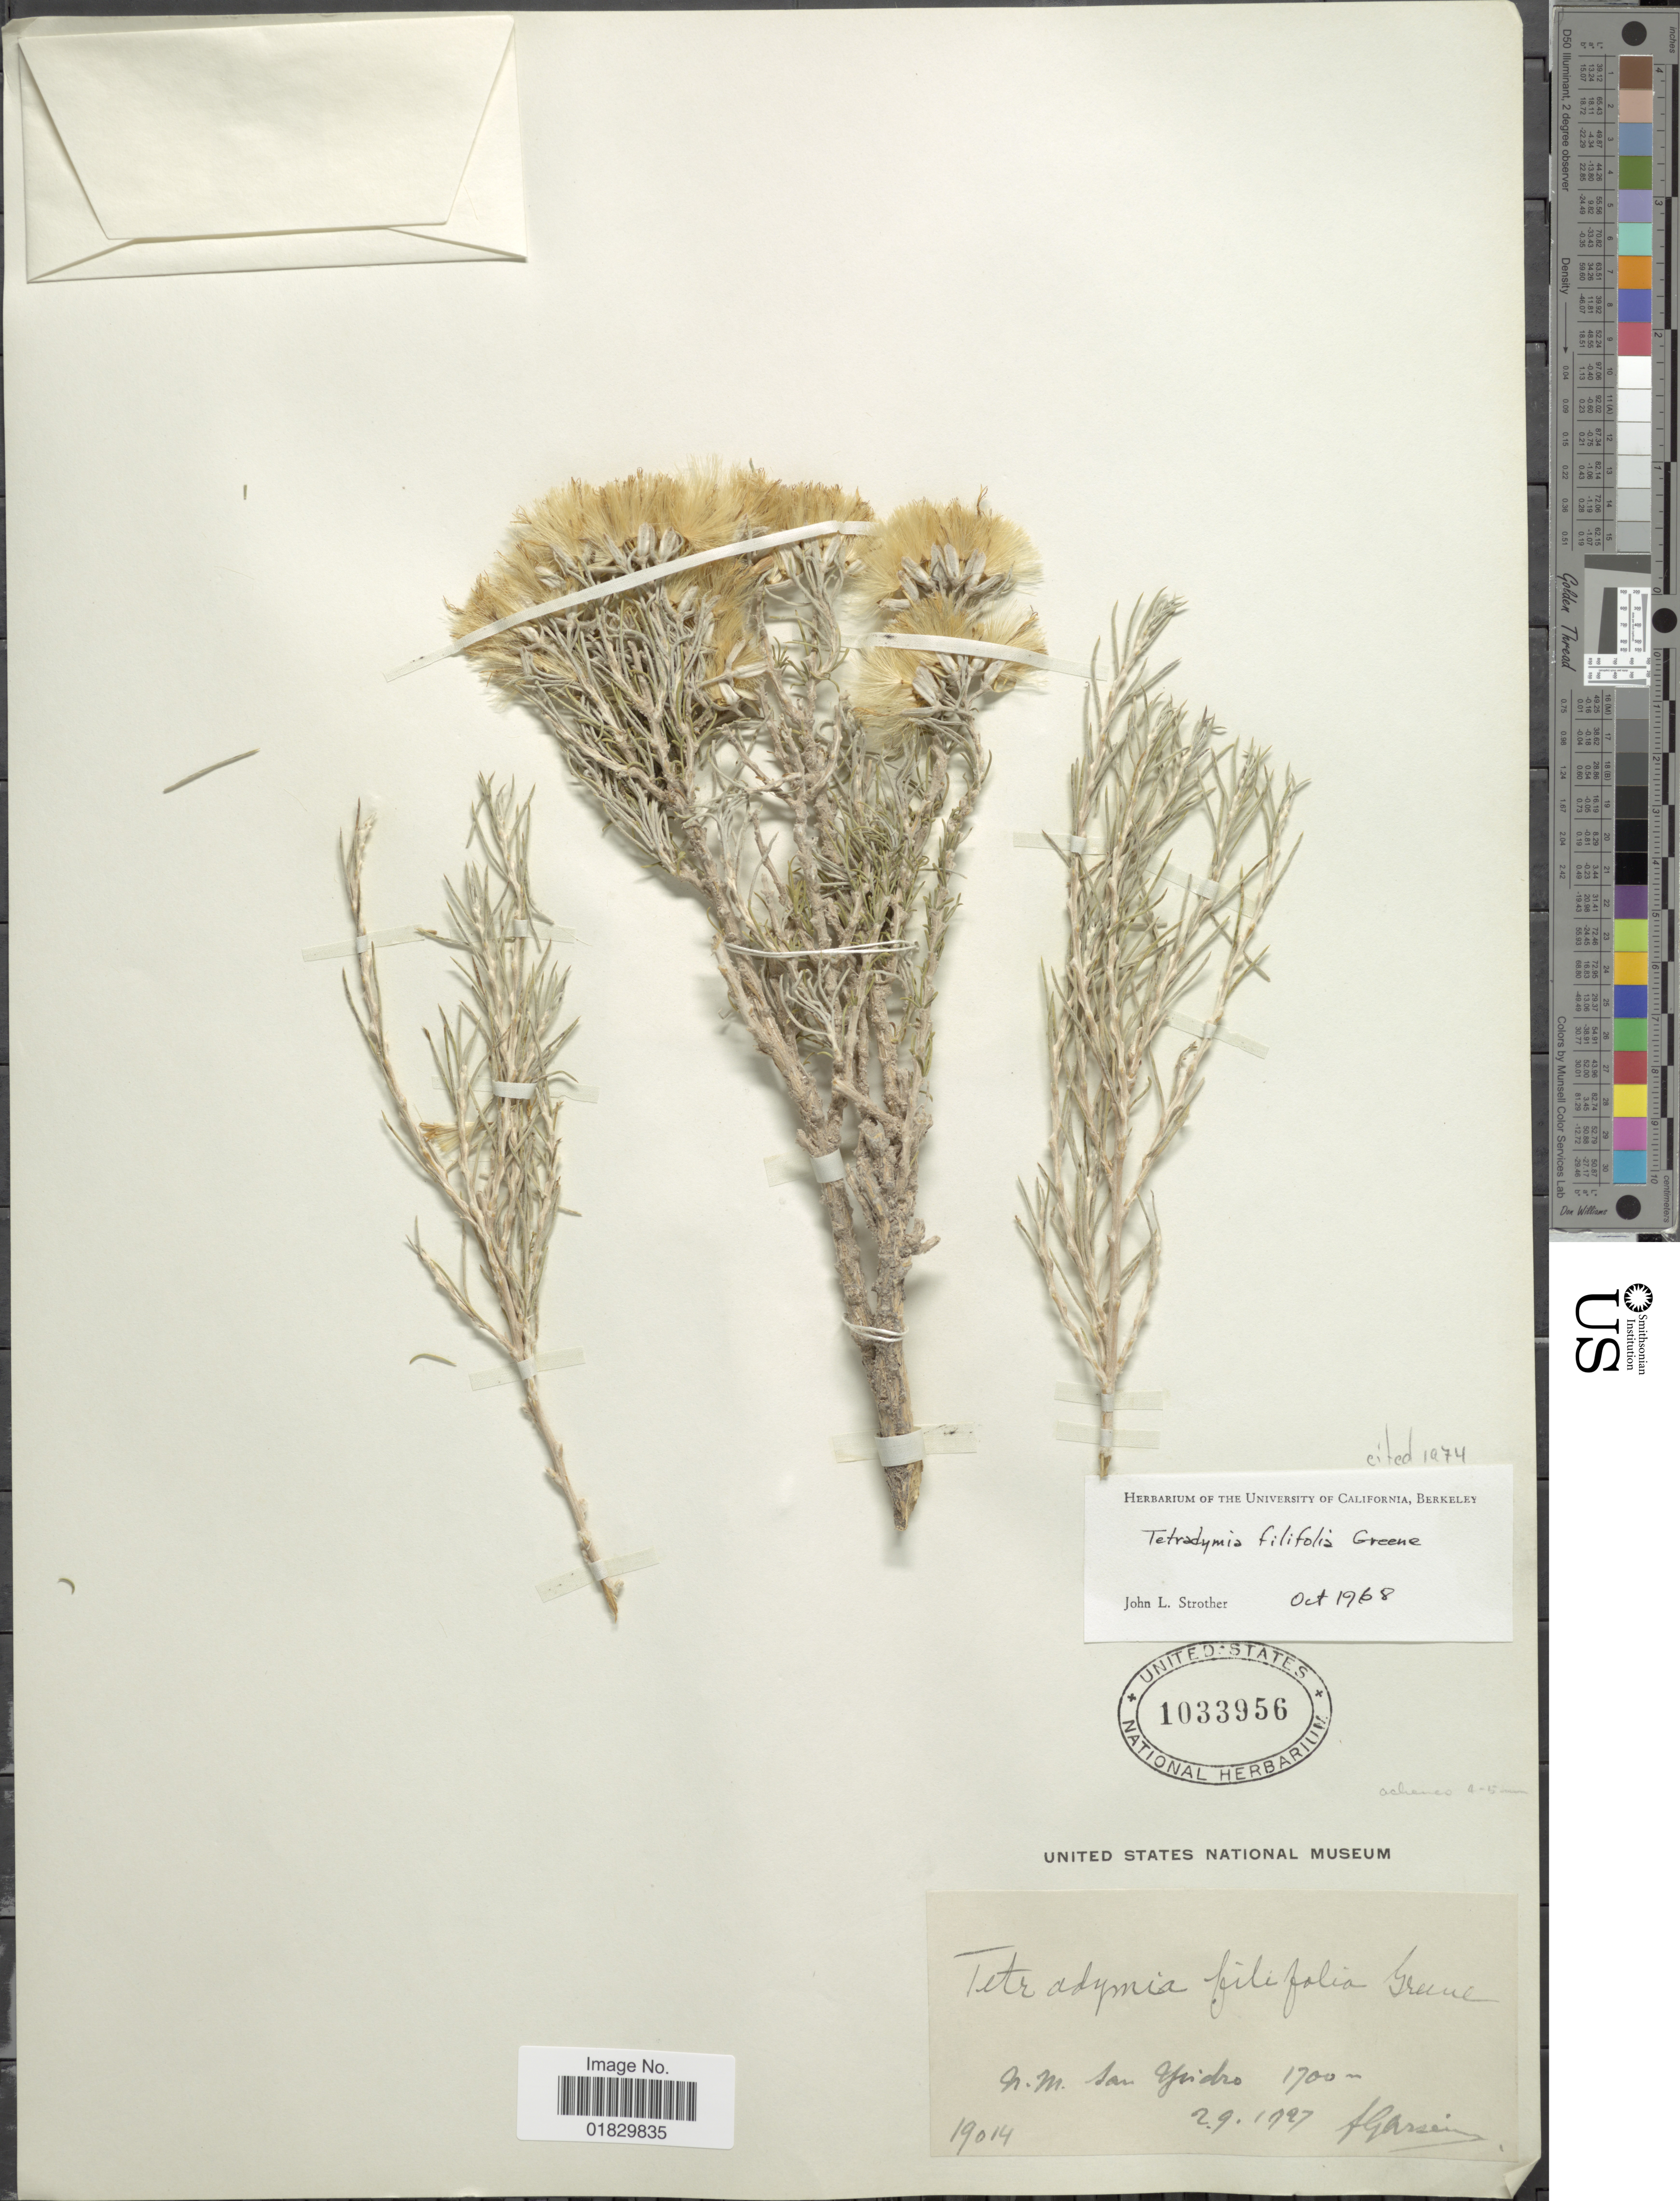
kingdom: Plantae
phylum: Tracheophyta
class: Magnoliopsida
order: Asterales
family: Asteraceae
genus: Tetradymia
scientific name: Tetradymia filifolia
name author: Greene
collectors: Bro. G. Arsène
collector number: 19014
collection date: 1927-09-02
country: United States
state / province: New Mexico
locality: San Ysidro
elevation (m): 1700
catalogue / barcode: US 1033956